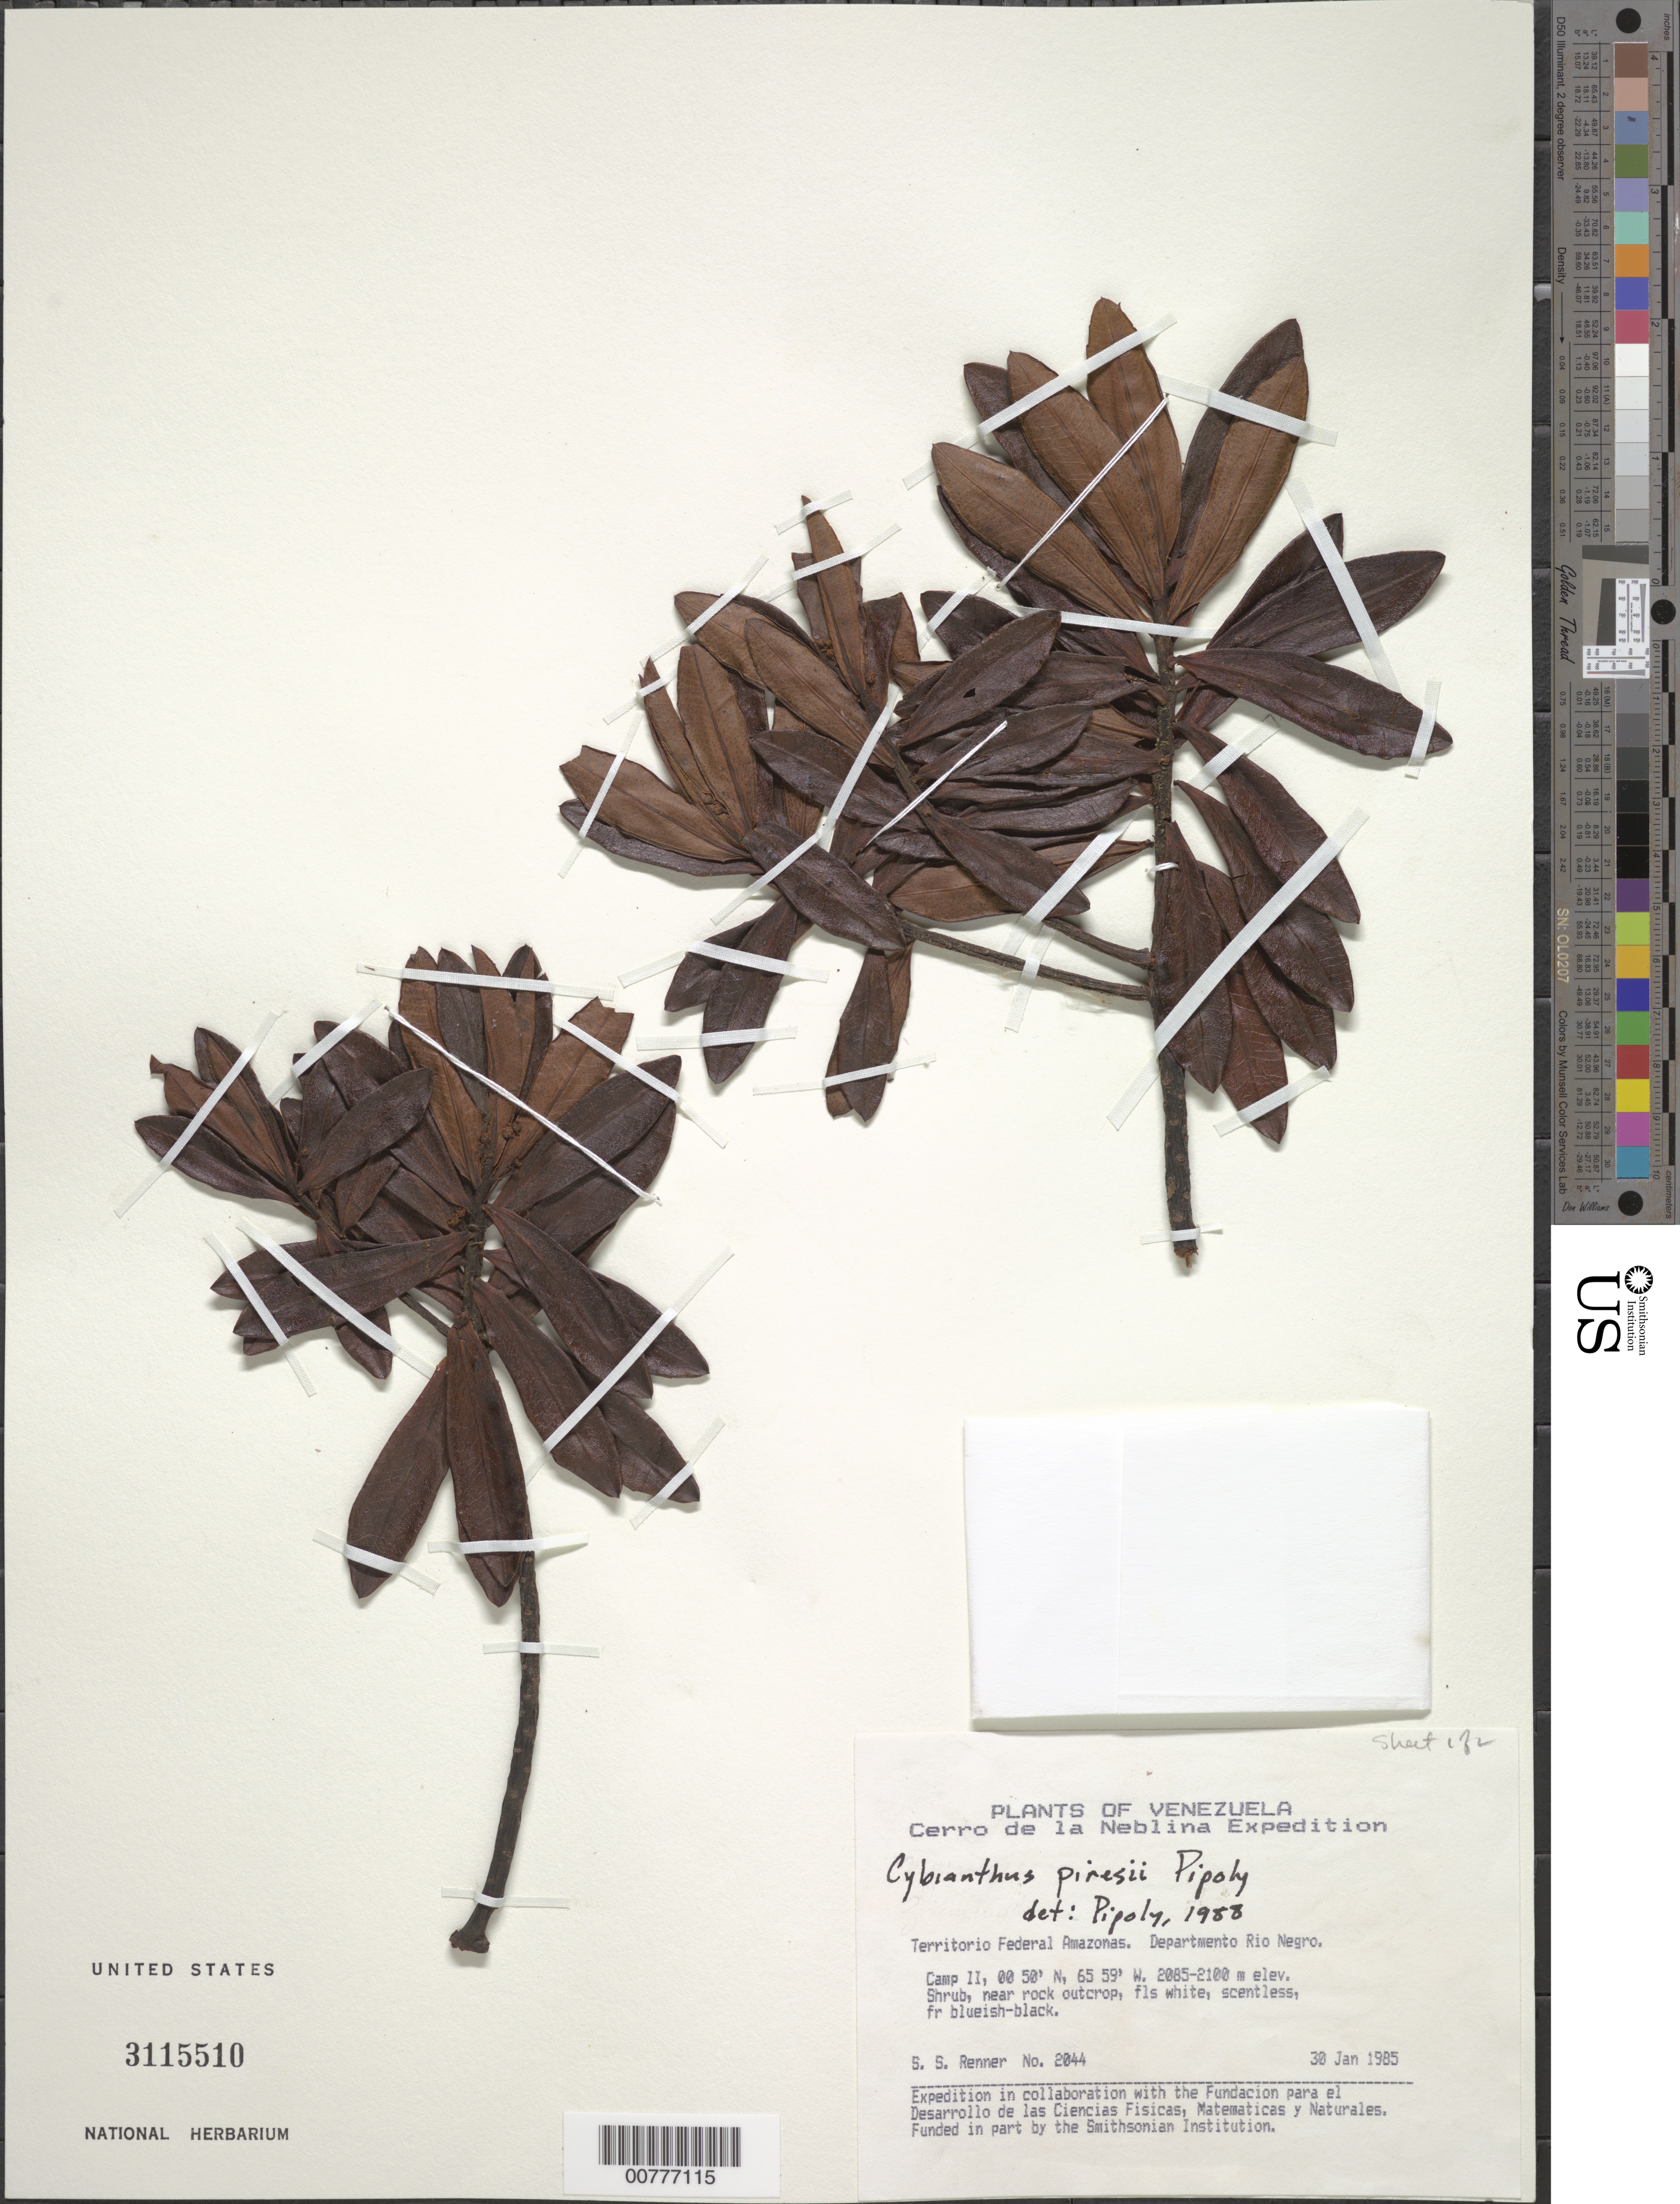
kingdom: Plantae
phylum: Tracheophyta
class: Magnoliopsida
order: Ericales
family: Primulaceae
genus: Cybianthus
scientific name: Cybianthus piresii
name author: Pipoly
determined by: Pipoly, J. J., III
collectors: S. S. Renner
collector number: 2044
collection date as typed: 30-Jan-85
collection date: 1985-01-30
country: Venezuela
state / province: Amazonas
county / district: Río Negro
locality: Cerro de la Neblina, Camp II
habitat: Near rock outcrop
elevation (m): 2085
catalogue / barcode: US 3115510